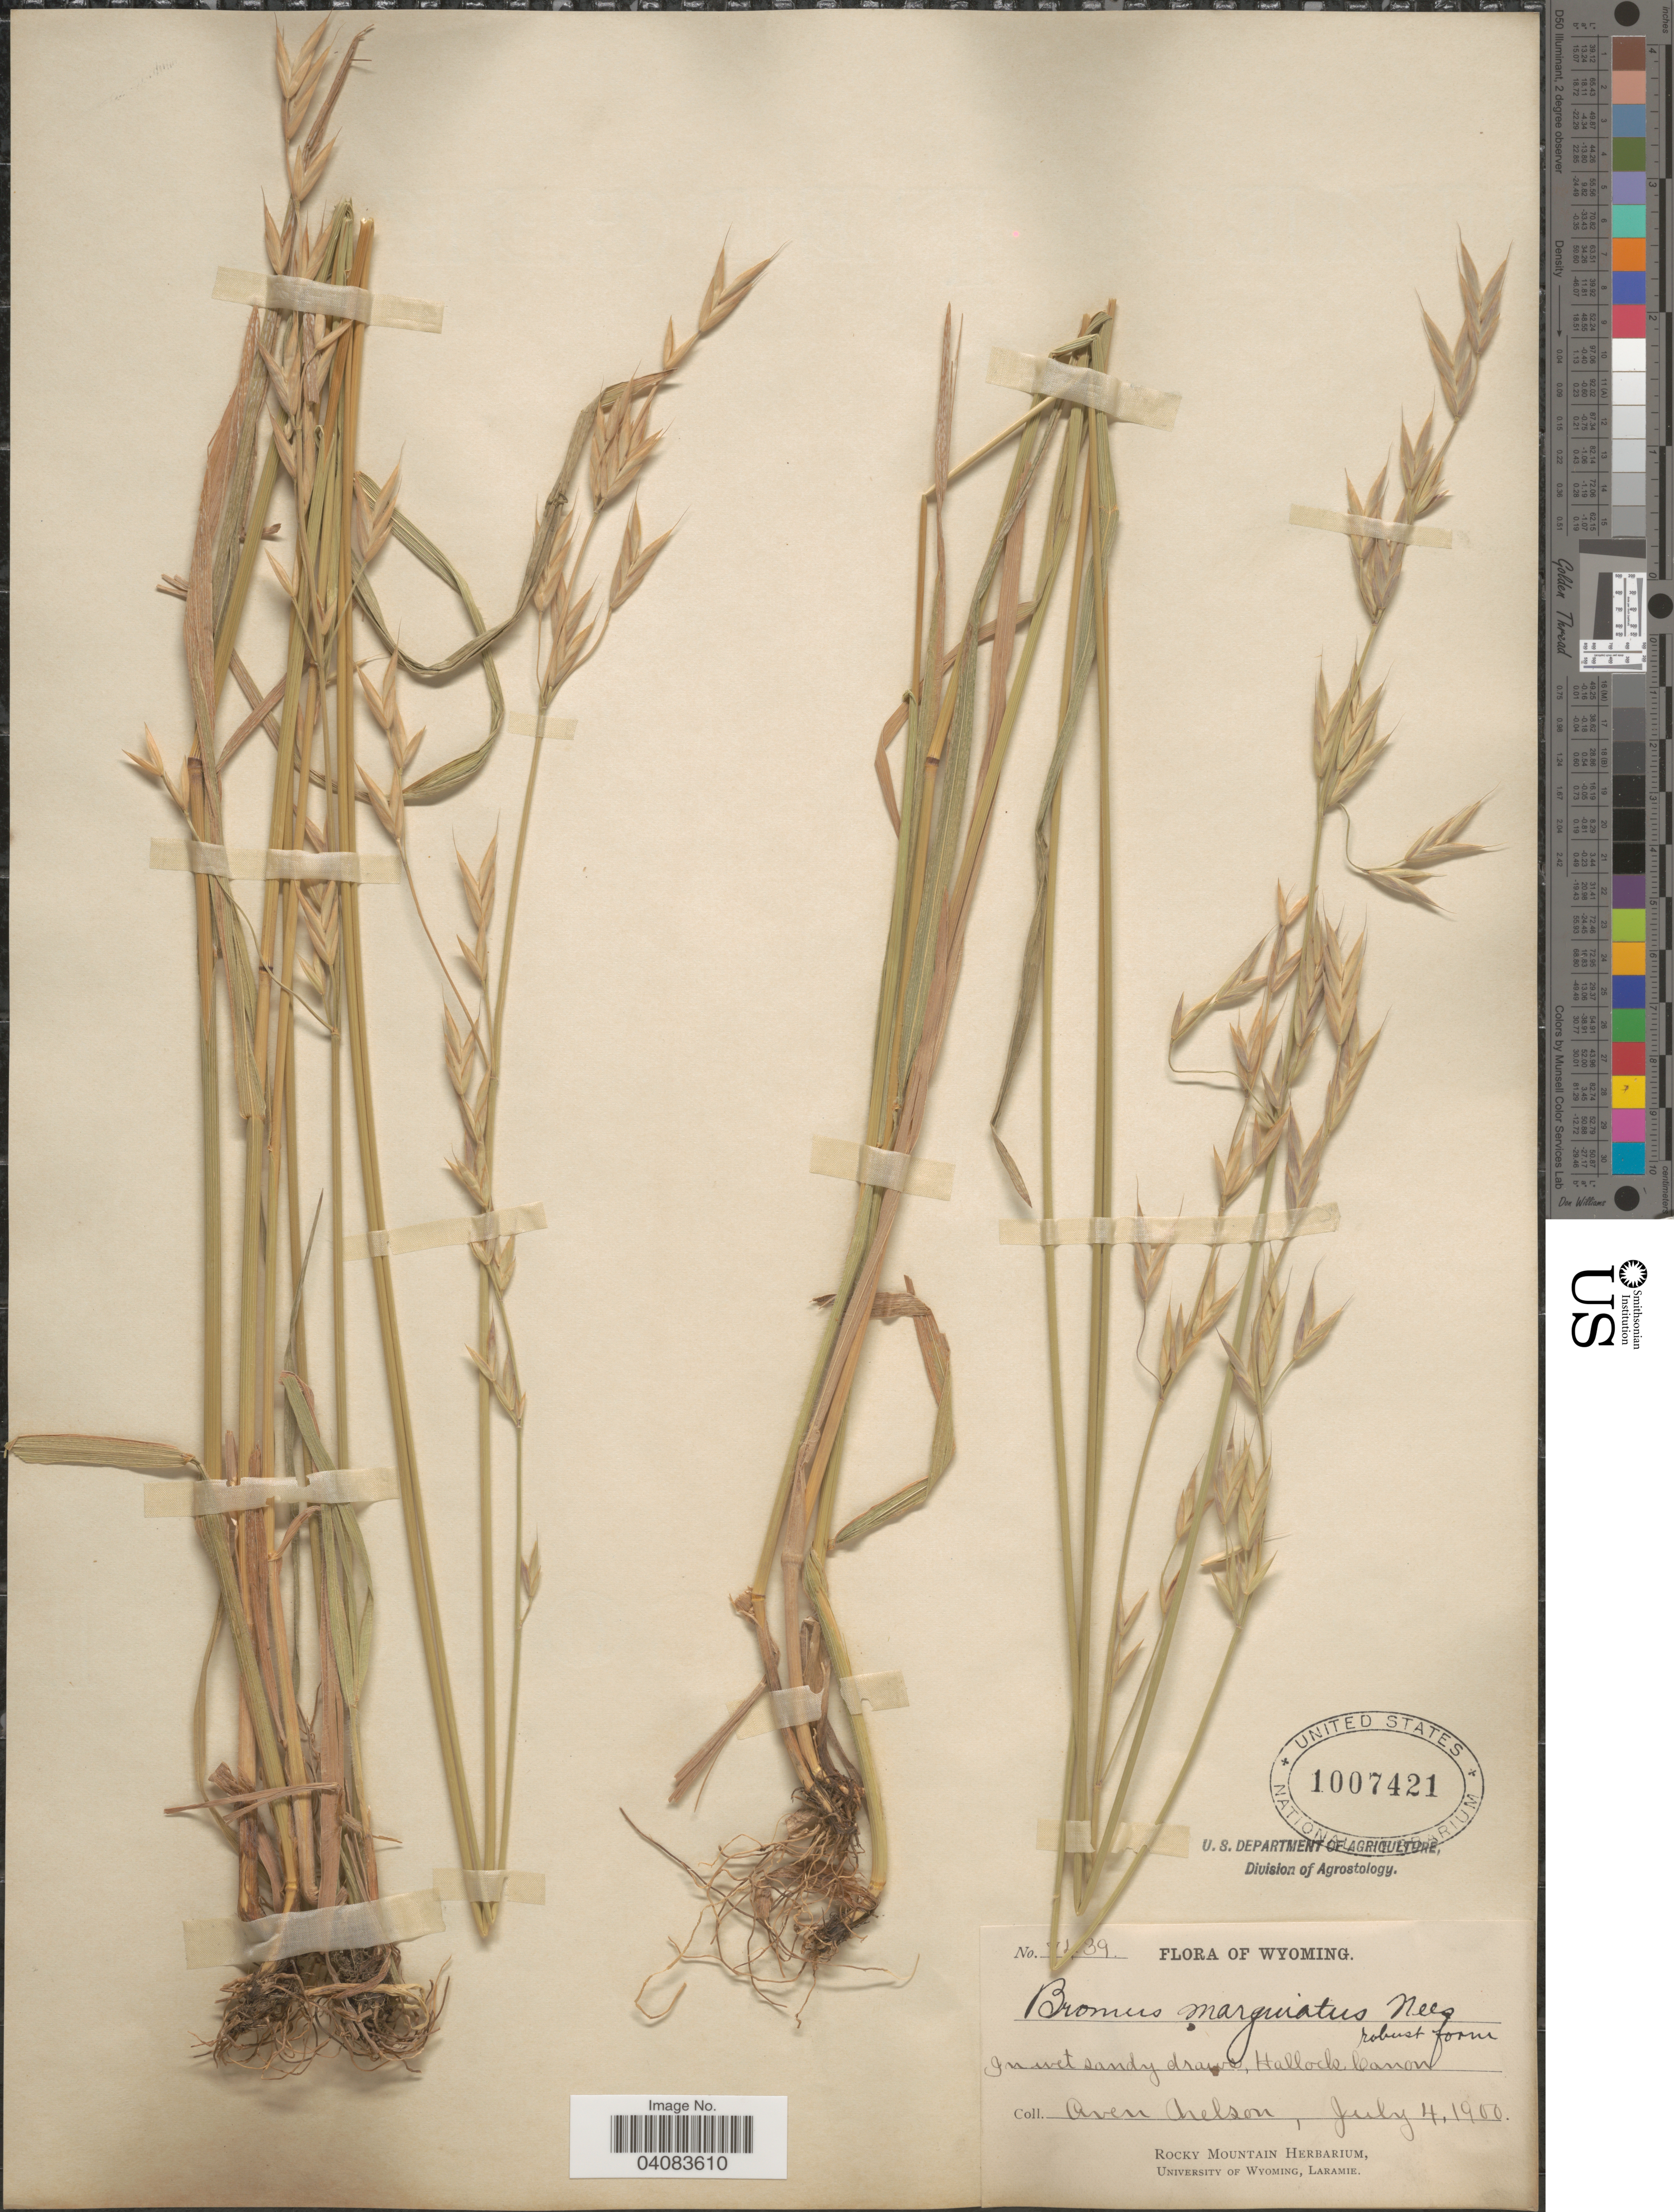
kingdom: Plantae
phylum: Tracheophyta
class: Liliopsida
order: Poales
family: Poaceae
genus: Bromus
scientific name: Bromus marginatus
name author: Nees ex Steud.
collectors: A. Nelson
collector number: !39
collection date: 1900-07-04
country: United States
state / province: Wyoming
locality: Hallock Canon.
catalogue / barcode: US 1007421